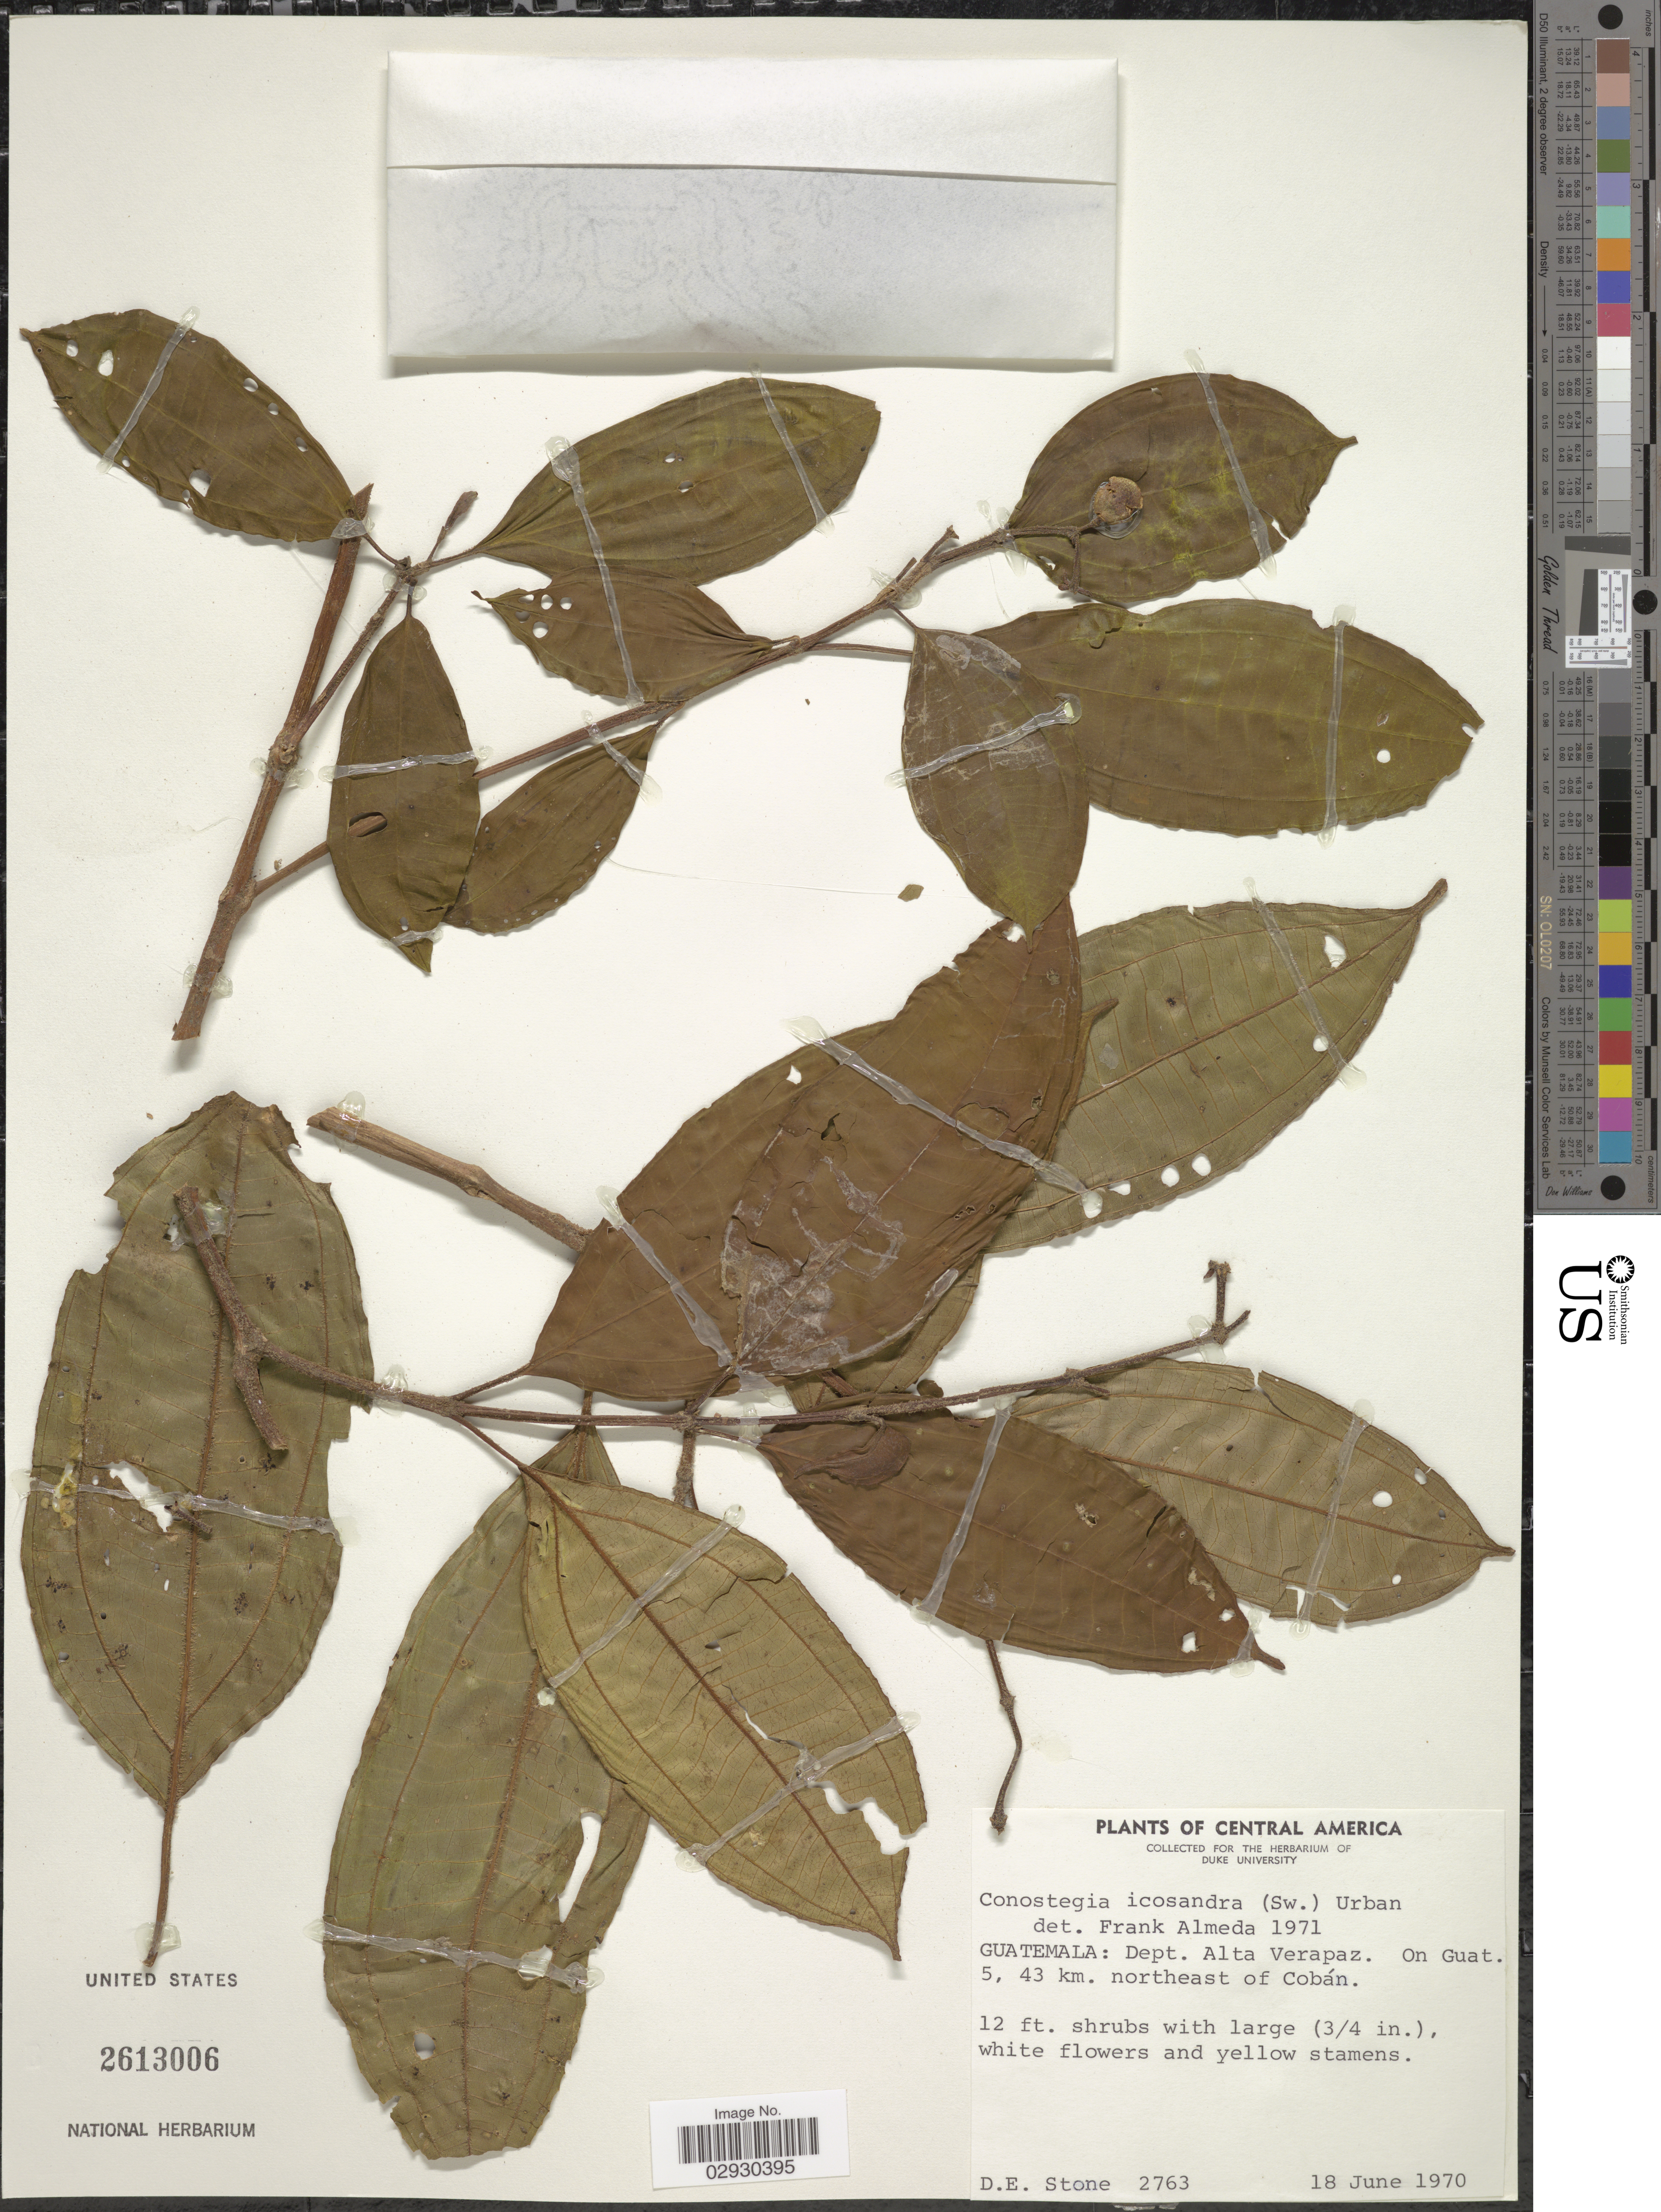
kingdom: Plantae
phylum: Tracheophyta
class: Magnoliopsida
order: Myrtales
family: Melastomataceae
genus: Conostegia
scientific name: Conostegia icosandra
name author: (Sw.) Urb.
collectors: D. E. Stone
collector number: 2763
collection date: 1970-06-18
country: Guatemala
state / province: Alta Verapaz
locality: Dept. Alta Verapaz. On Guat. 5, 43 km. northeast of Cobán.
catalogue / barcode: US 2613006